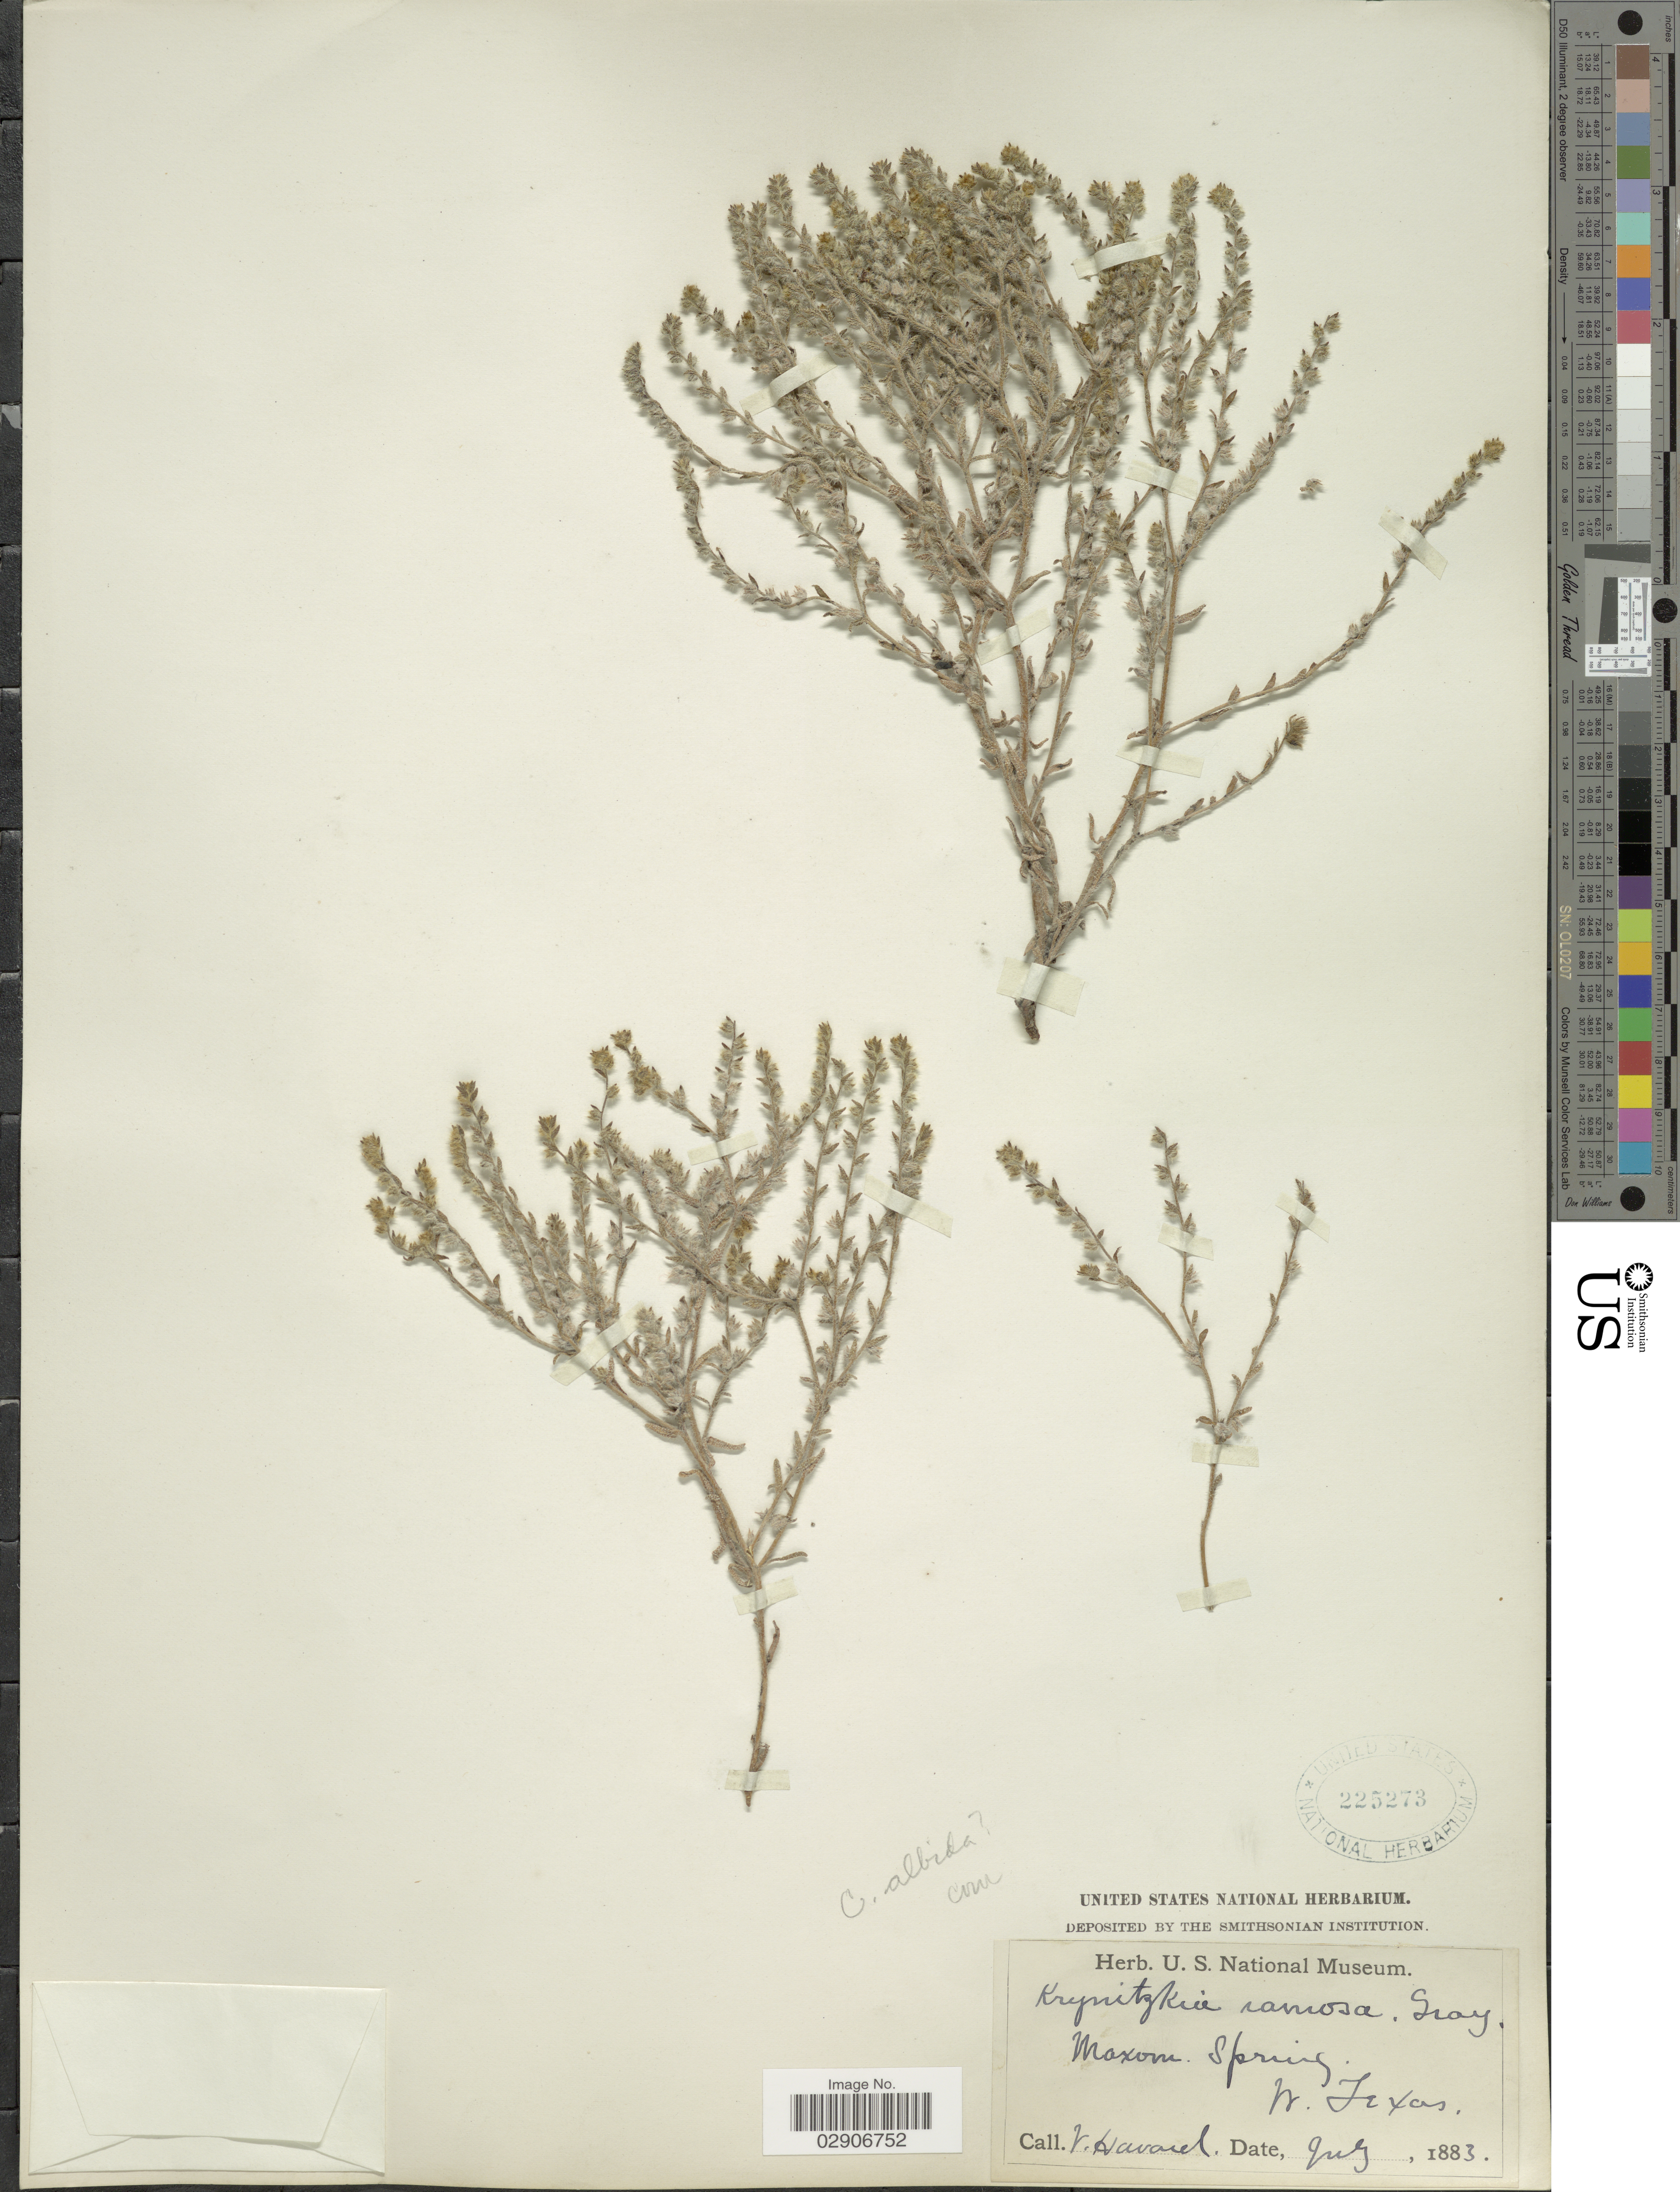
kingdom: Plantae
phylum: Tracheophyta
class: Magnoliopsida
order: Boraginales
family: Boraginaceae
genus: Cryptantha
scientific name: Cryptantha albida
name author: (Kunth) I.M. Johnst.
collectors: V. Havard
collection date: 1883-07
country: United States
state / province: Texas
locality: Maxom Spring. W. Texas.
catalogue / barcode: US 225273